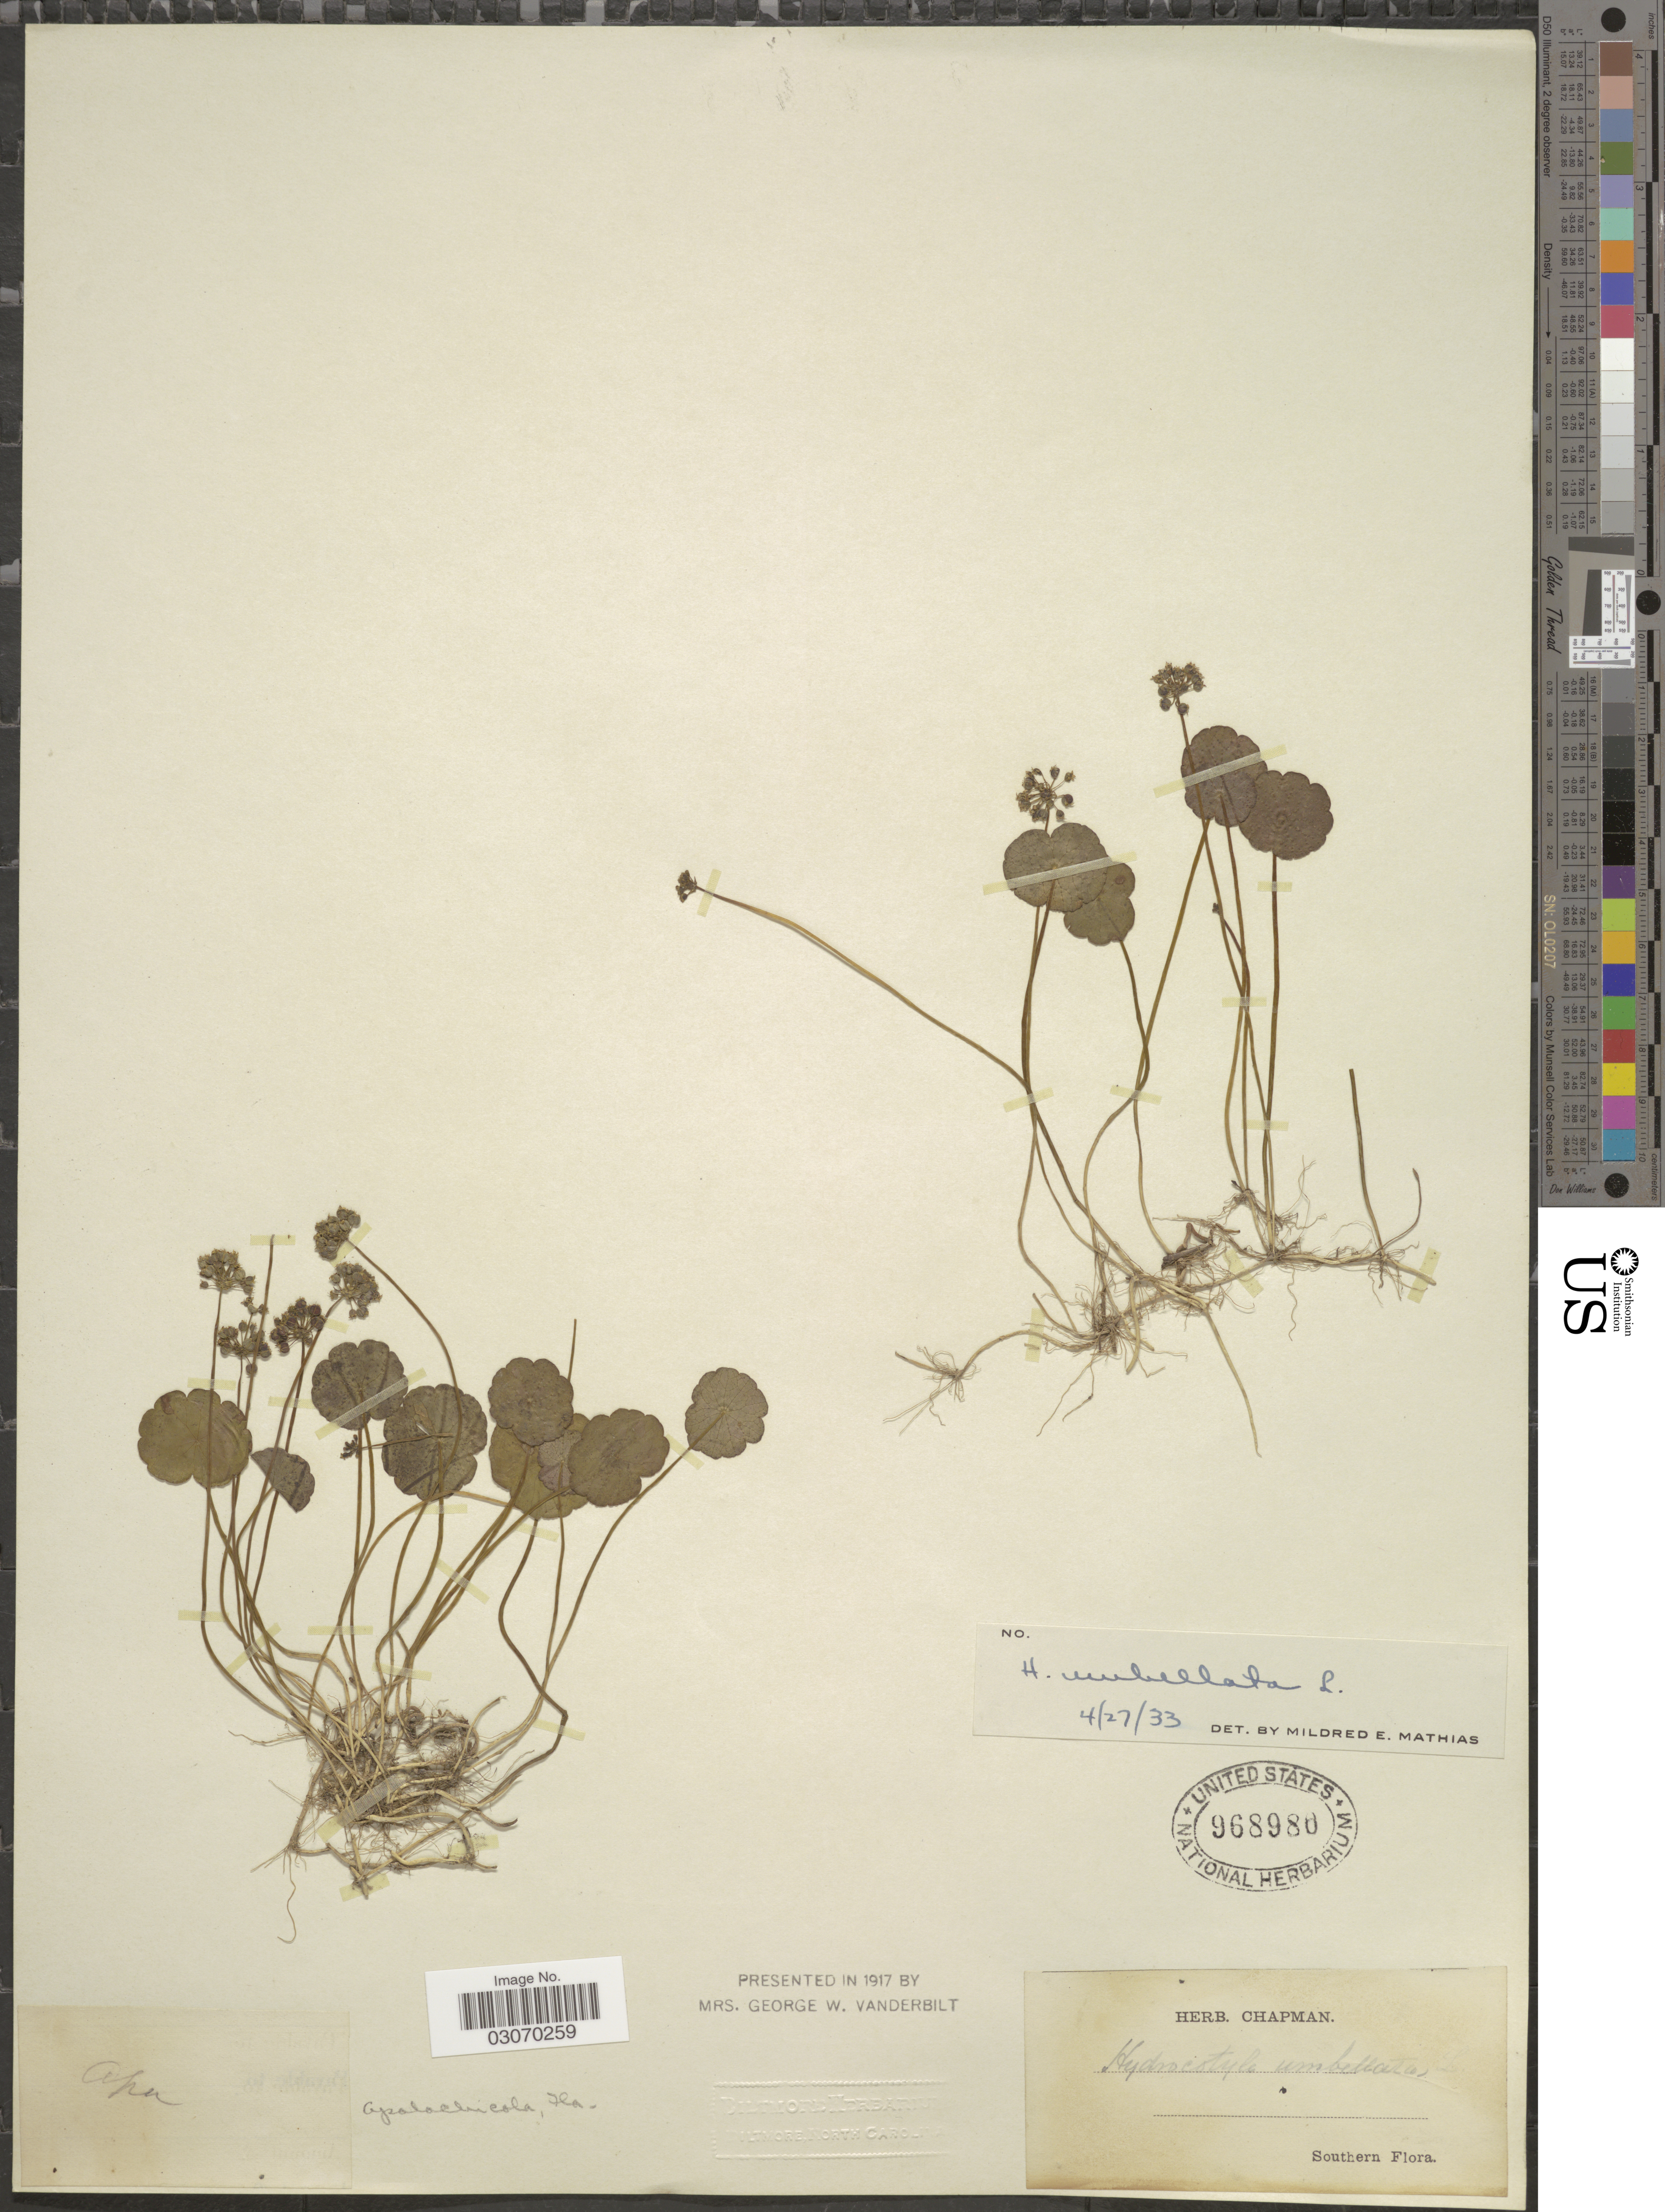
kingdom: Plantae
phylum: Tracheophyta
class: Magnoliopsida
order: Apiales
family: Araliaceae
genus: Hydrocotyle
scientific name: Hydrocotyle umbellata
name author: L.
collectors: ex herb. Chapman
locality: Southern.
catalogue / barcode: US 968980